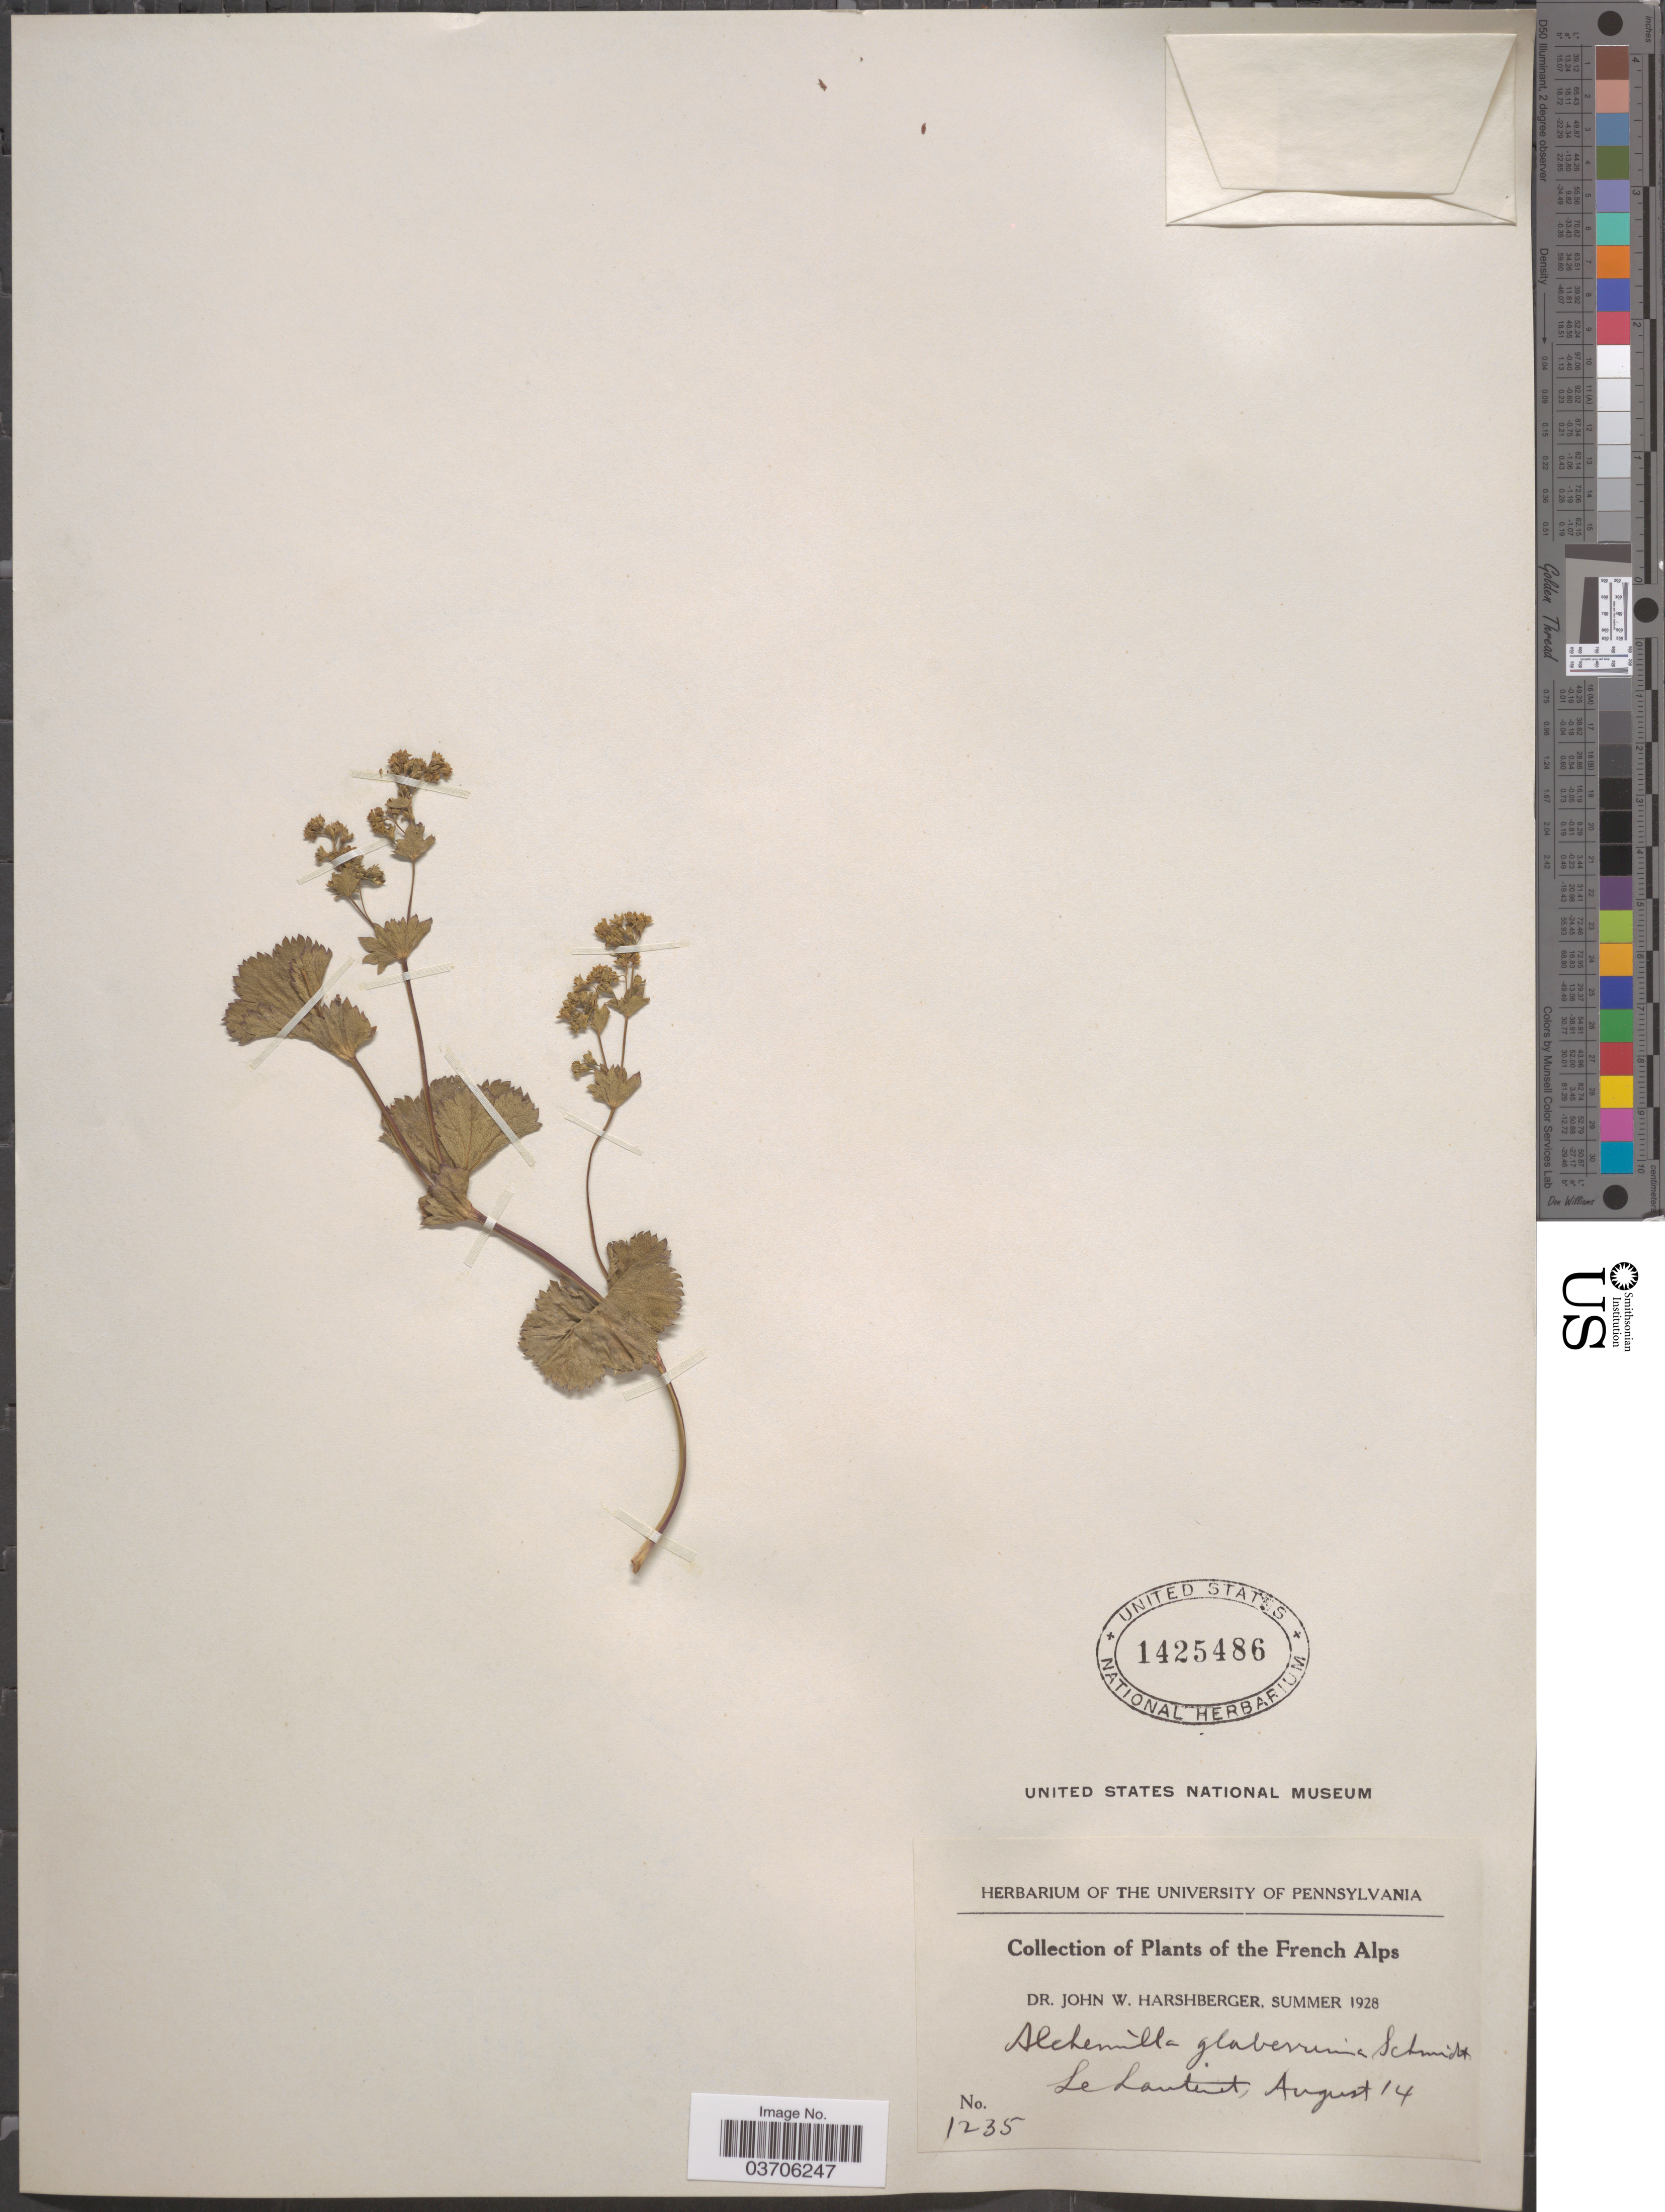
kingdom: Plantae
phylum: Tracheophyta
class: Magnoliopsida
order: Rosales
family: Rosaceae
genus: Alchemilla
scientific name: Alchemilla glaberrima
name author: F.W. Schmidt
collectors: J. W. Harshberger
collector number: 1235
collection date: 1928-08-14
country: France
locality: French Alps. Le Lauteret.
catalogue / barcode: US 1425486